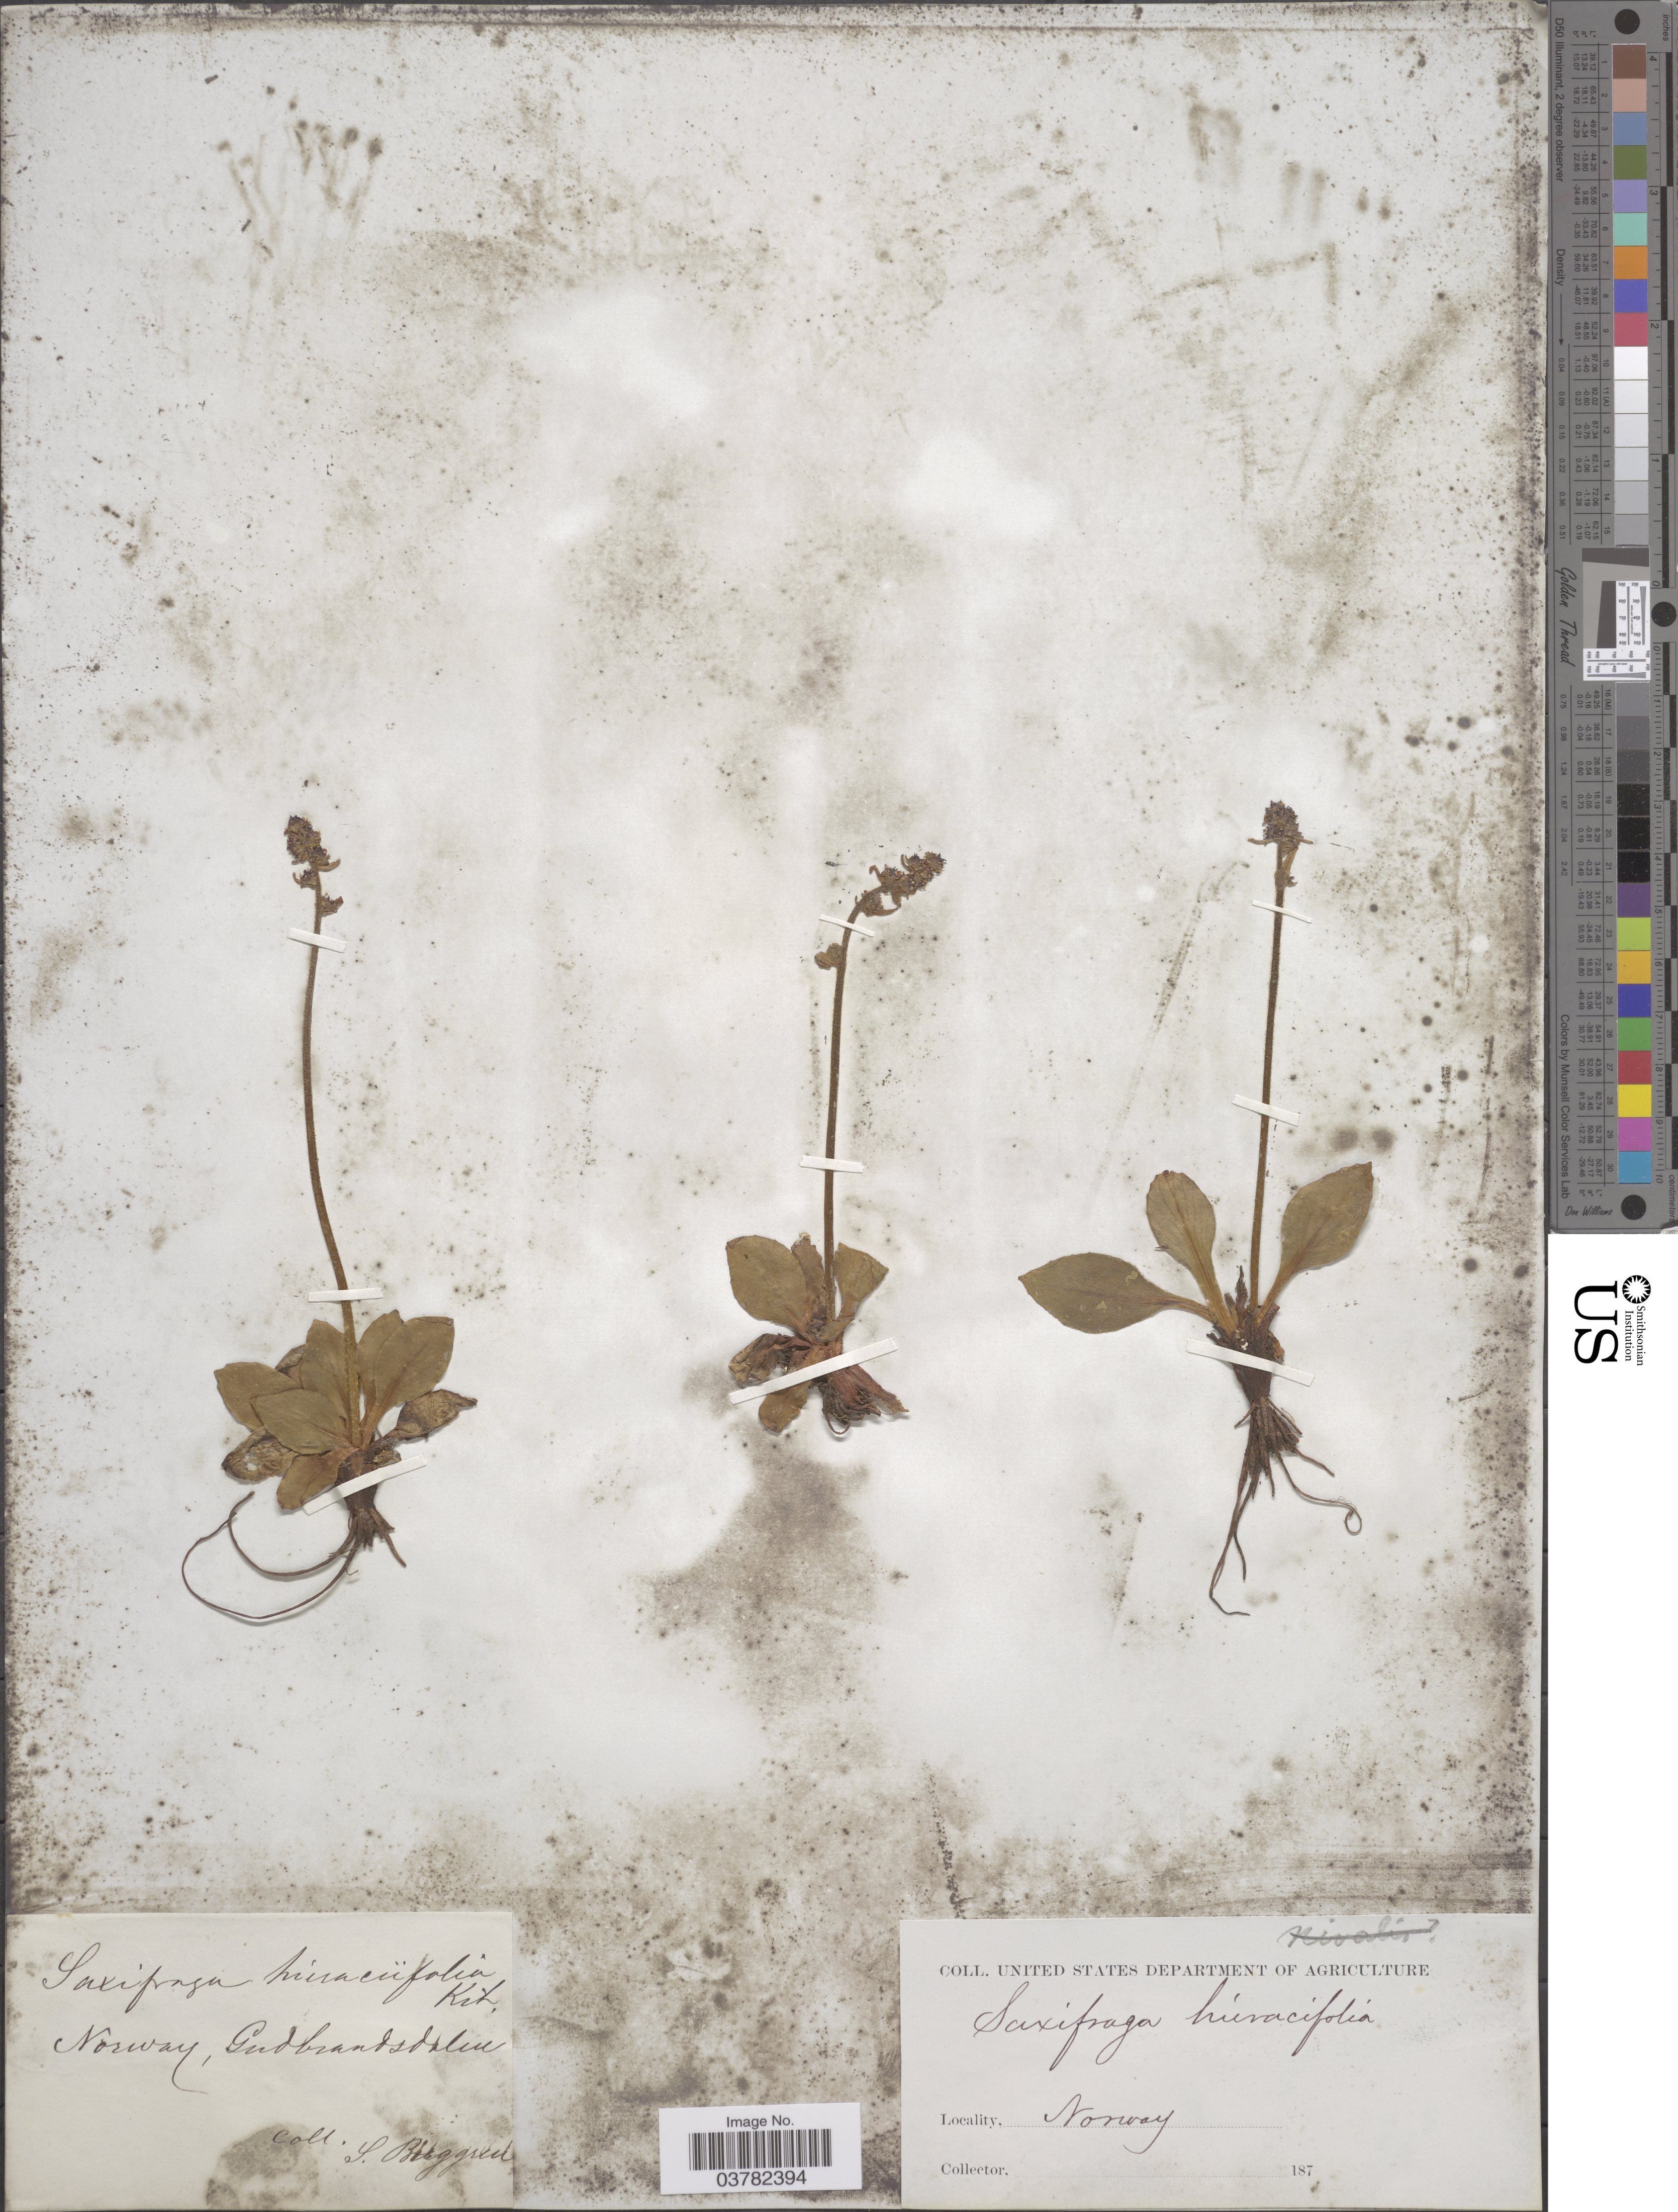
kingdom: Plantae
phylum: Tracheophyta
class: Magnoliopsida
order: Saxifragales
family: Saxifragaceae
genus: Micranthes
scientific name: Micranthes hieraciifolia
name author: (Waldst. & Kit. ex Willd.) Haw.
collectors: L. Bisggren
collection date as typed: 187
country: Norway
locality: Gudbrandsdalen.